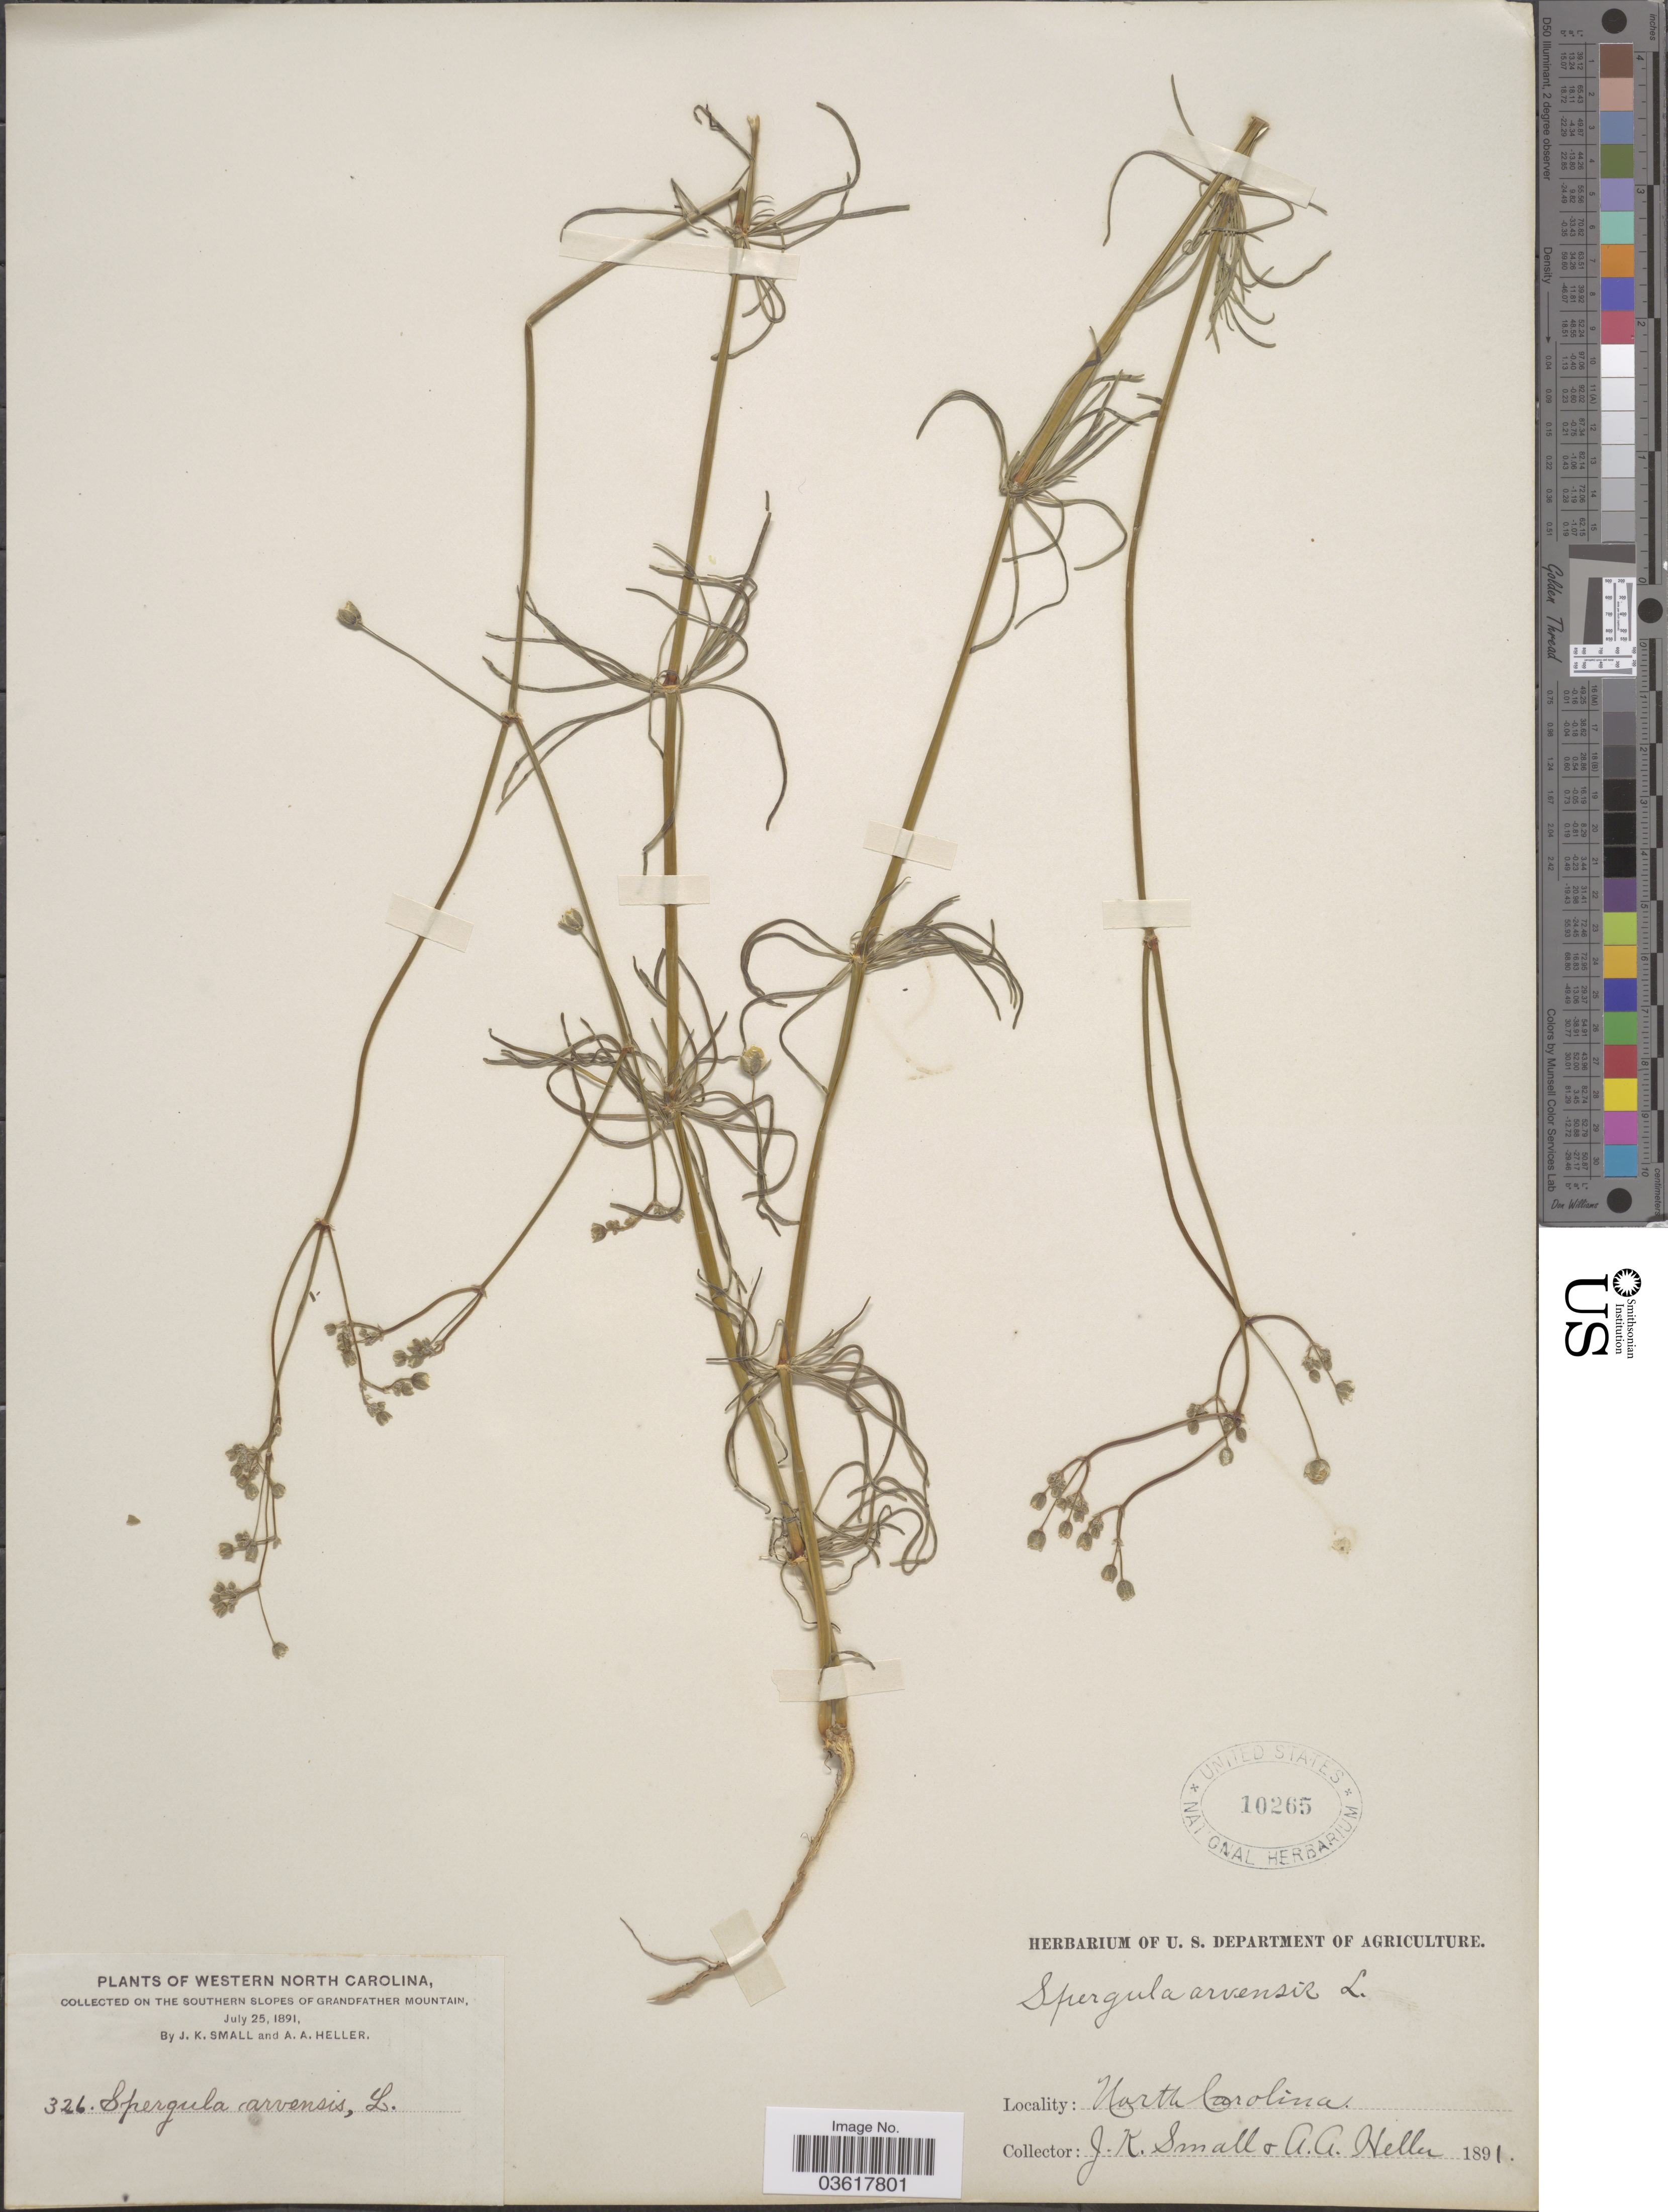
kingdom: Plantae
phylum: Tracheophyta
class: Magnoliopsida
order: Caryophyllales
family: Caryophyllaceae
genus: Spergula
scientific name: Spergula arvensis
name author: L.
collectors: J. K. Small & A. A. Heller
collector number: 326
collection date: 1891-07-25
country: United States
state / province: North Carolina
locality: Western North Carolina. On the southern slopes of Grandfather Mountain.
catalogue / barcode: US 10265